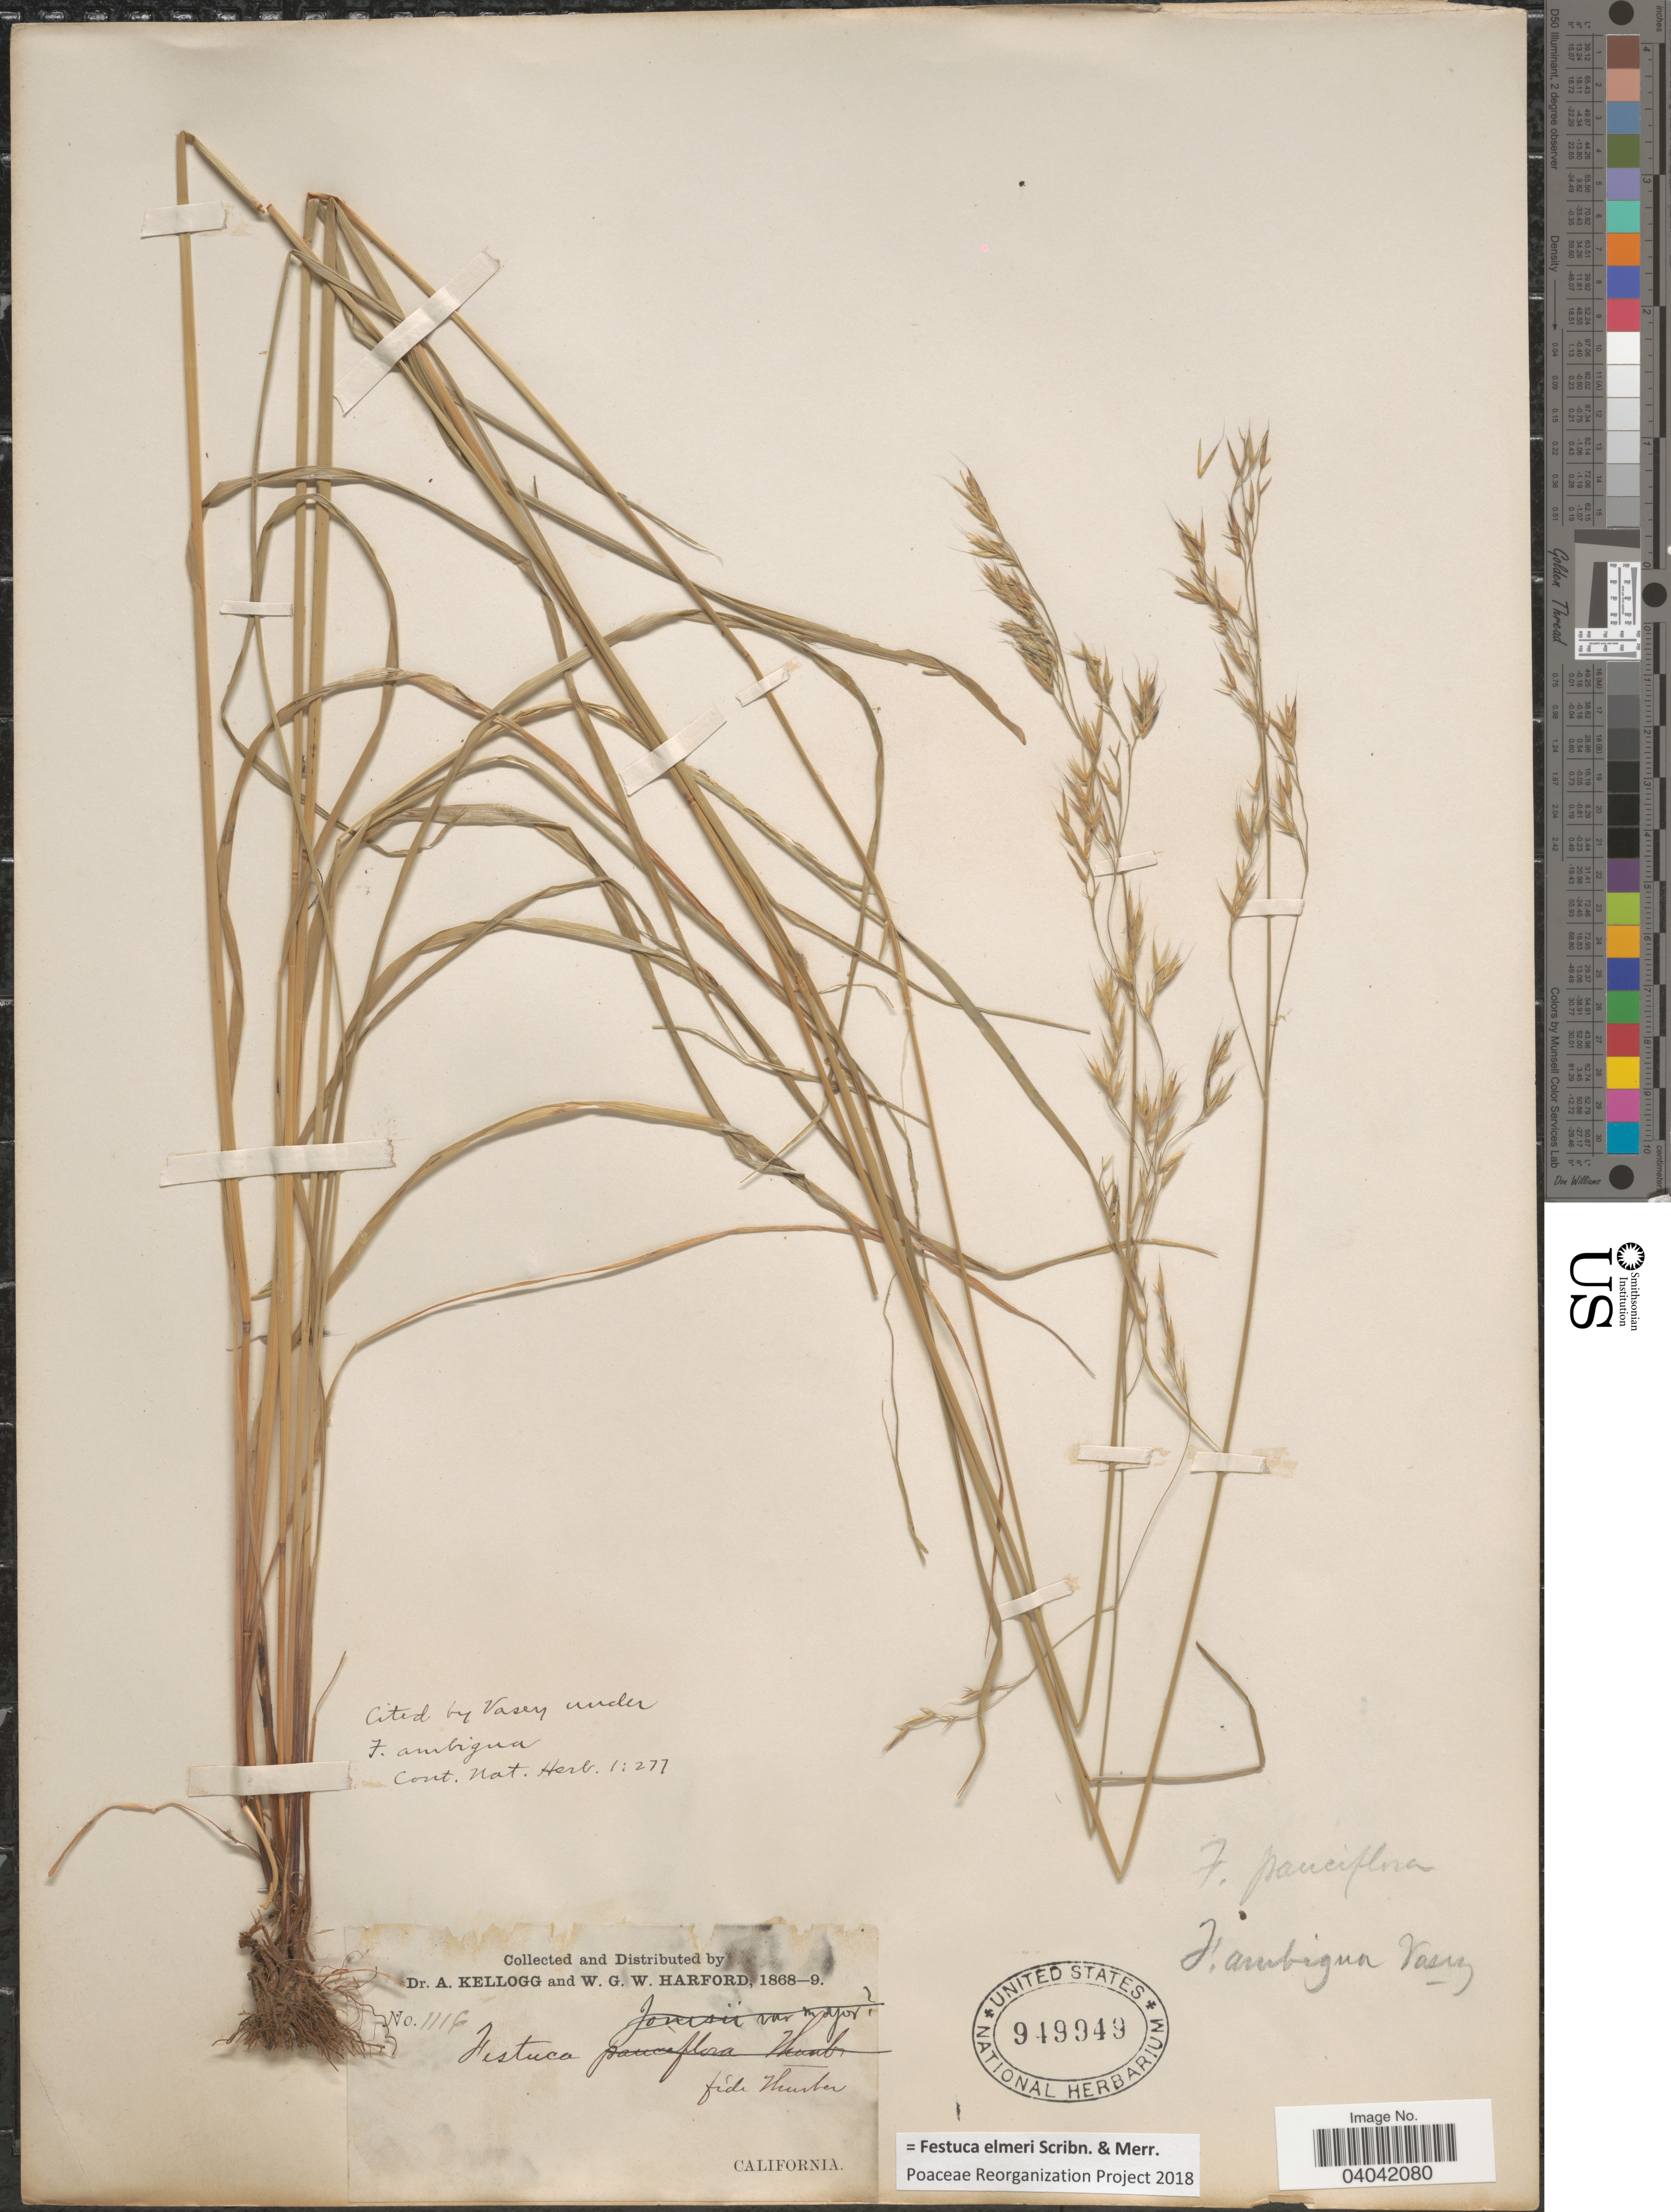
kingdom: Plantae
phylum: Tracheophyta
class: Liliopsida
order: Poales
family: Poaceae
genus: Festuca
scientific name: Festuca elmeri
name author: Scribn. & Merr.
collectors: A. Kellogg & W. G. W. Harford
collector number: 1116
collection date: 1868/1869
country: United States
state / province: California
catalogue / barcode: US 949949